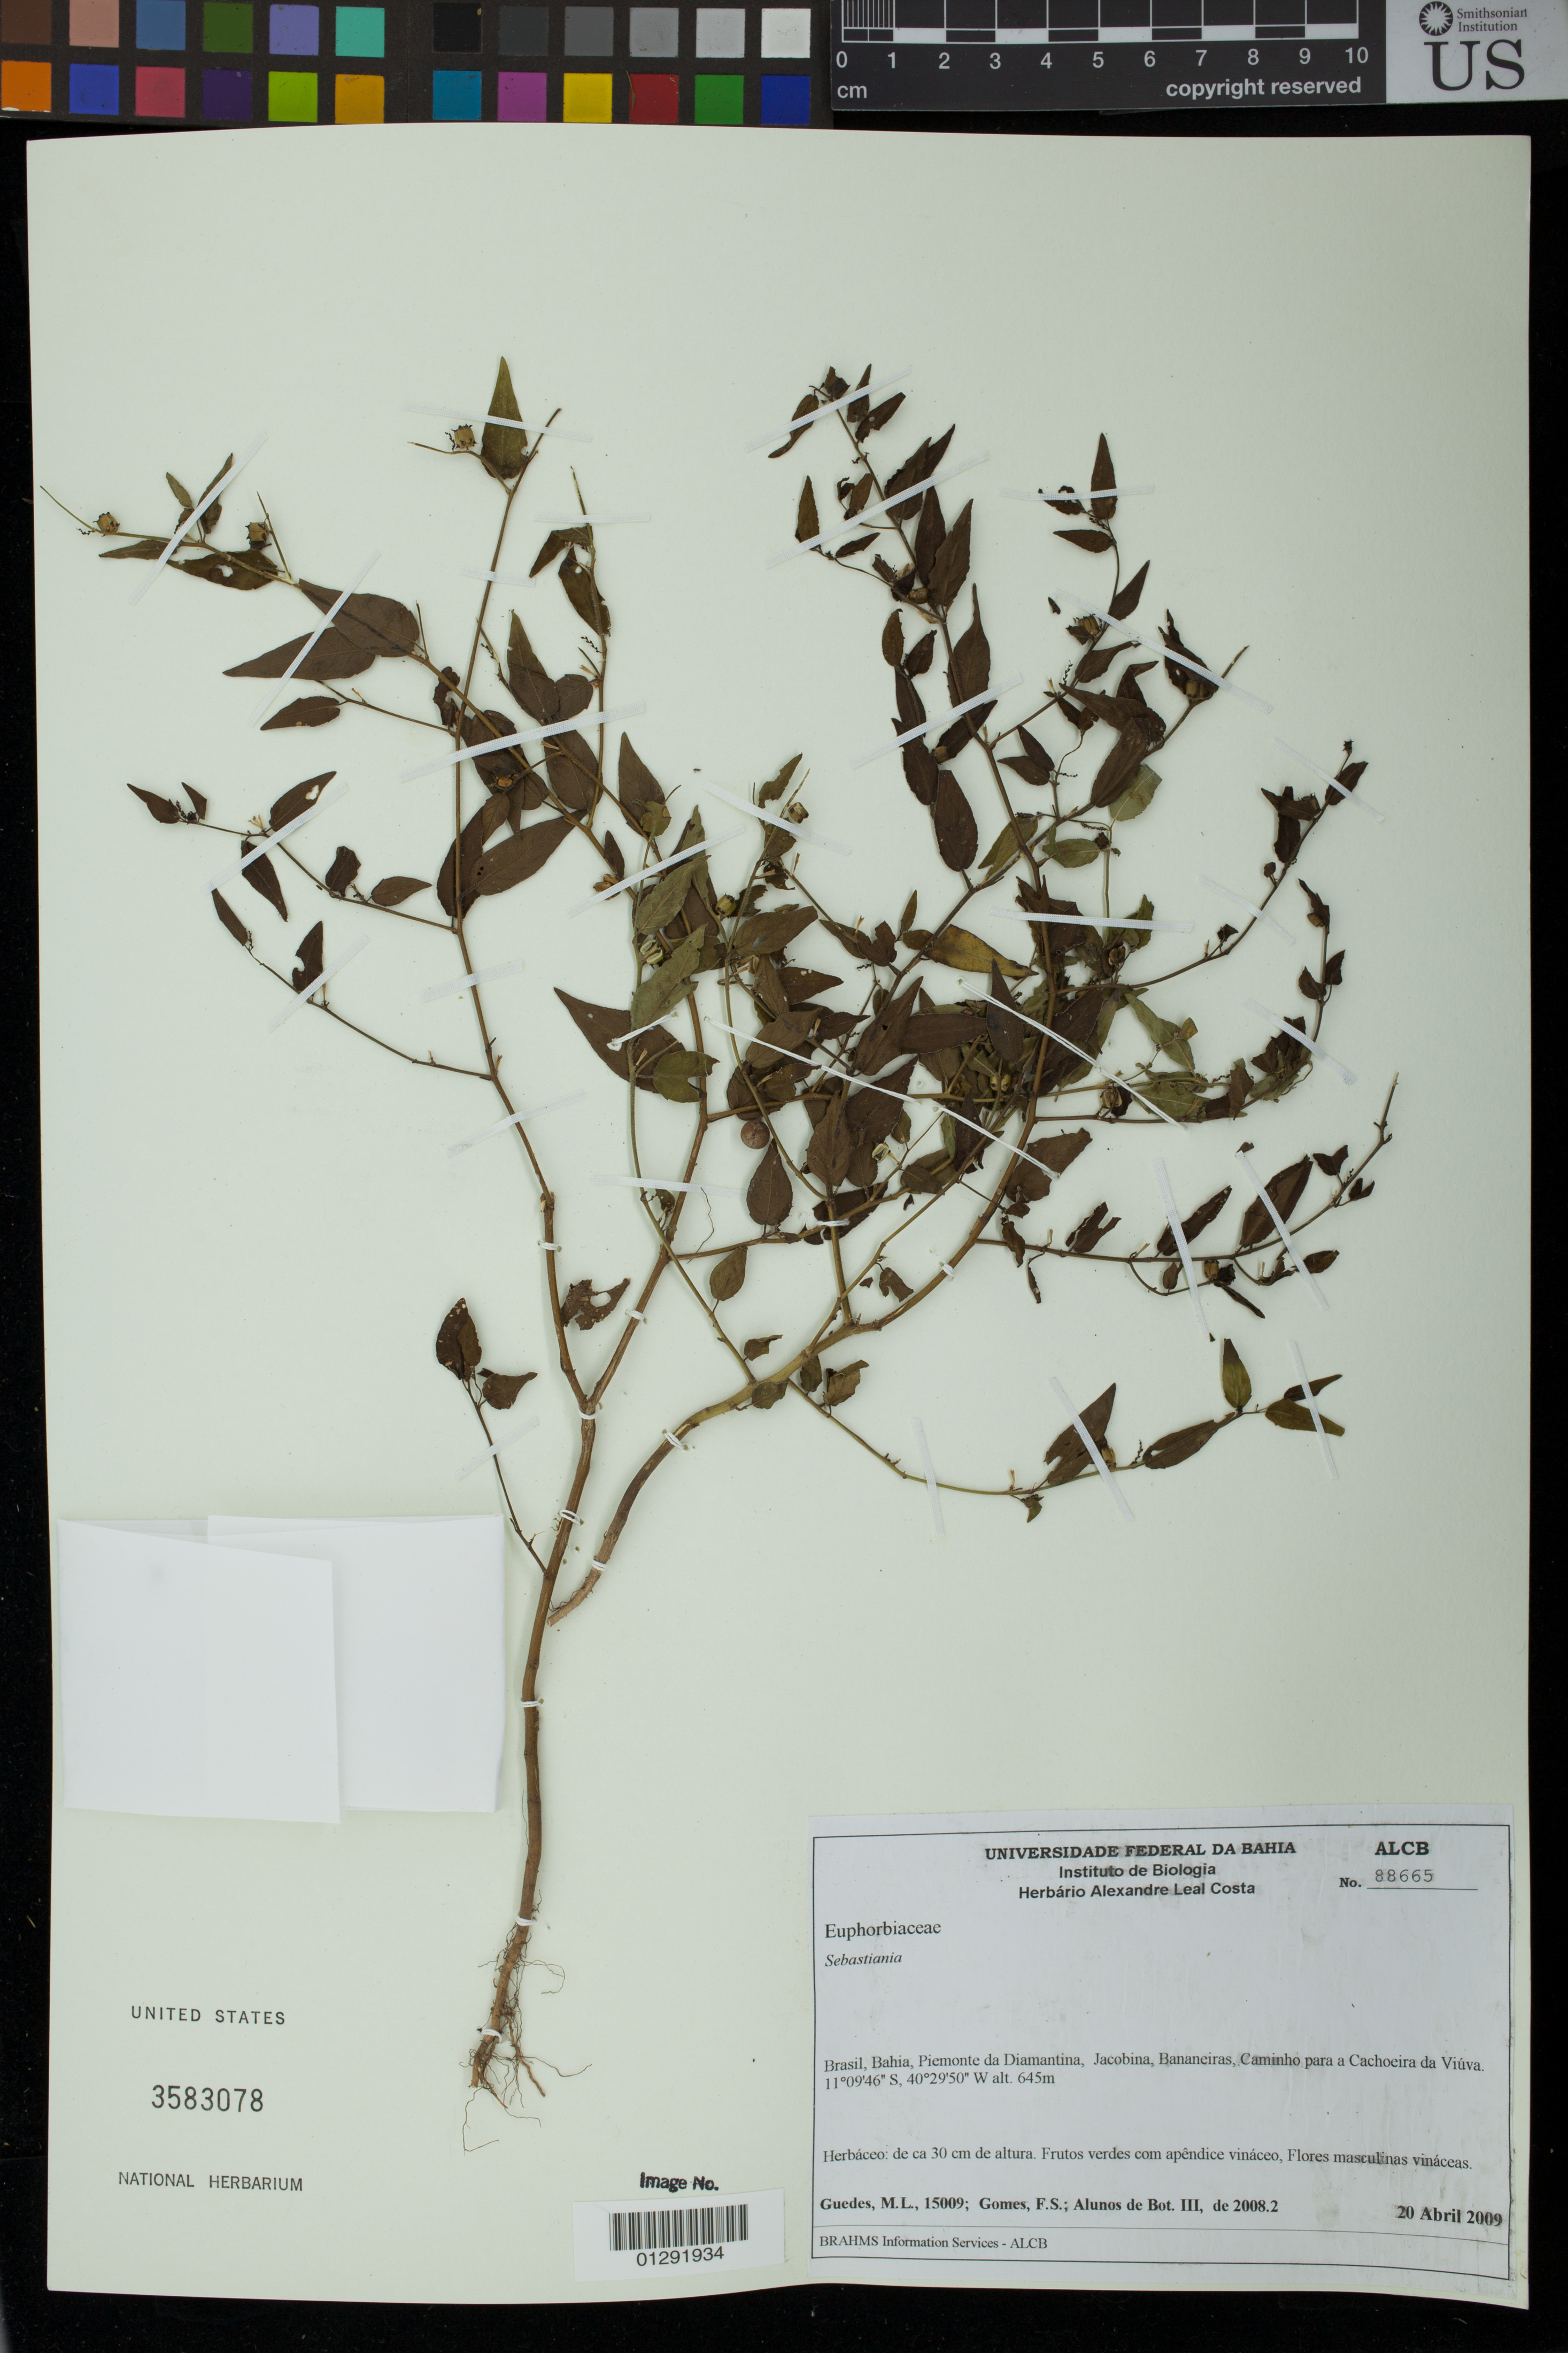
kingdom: Plantae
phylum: Tracheophyta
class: Magnoliopsida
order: Malpighiales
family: Euphorbiaceae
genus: Sebastiania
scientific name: Sebastiania sp.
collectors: M. L. Guedes & F. S. Gomes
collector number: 15009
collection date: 2009-04-20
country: Brazil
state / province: Bahia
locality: Piemonte da Diamantina, Jacobina, Bananeiras, Caminho para a Cachoeira da Viuva.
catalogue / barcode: US 3583078